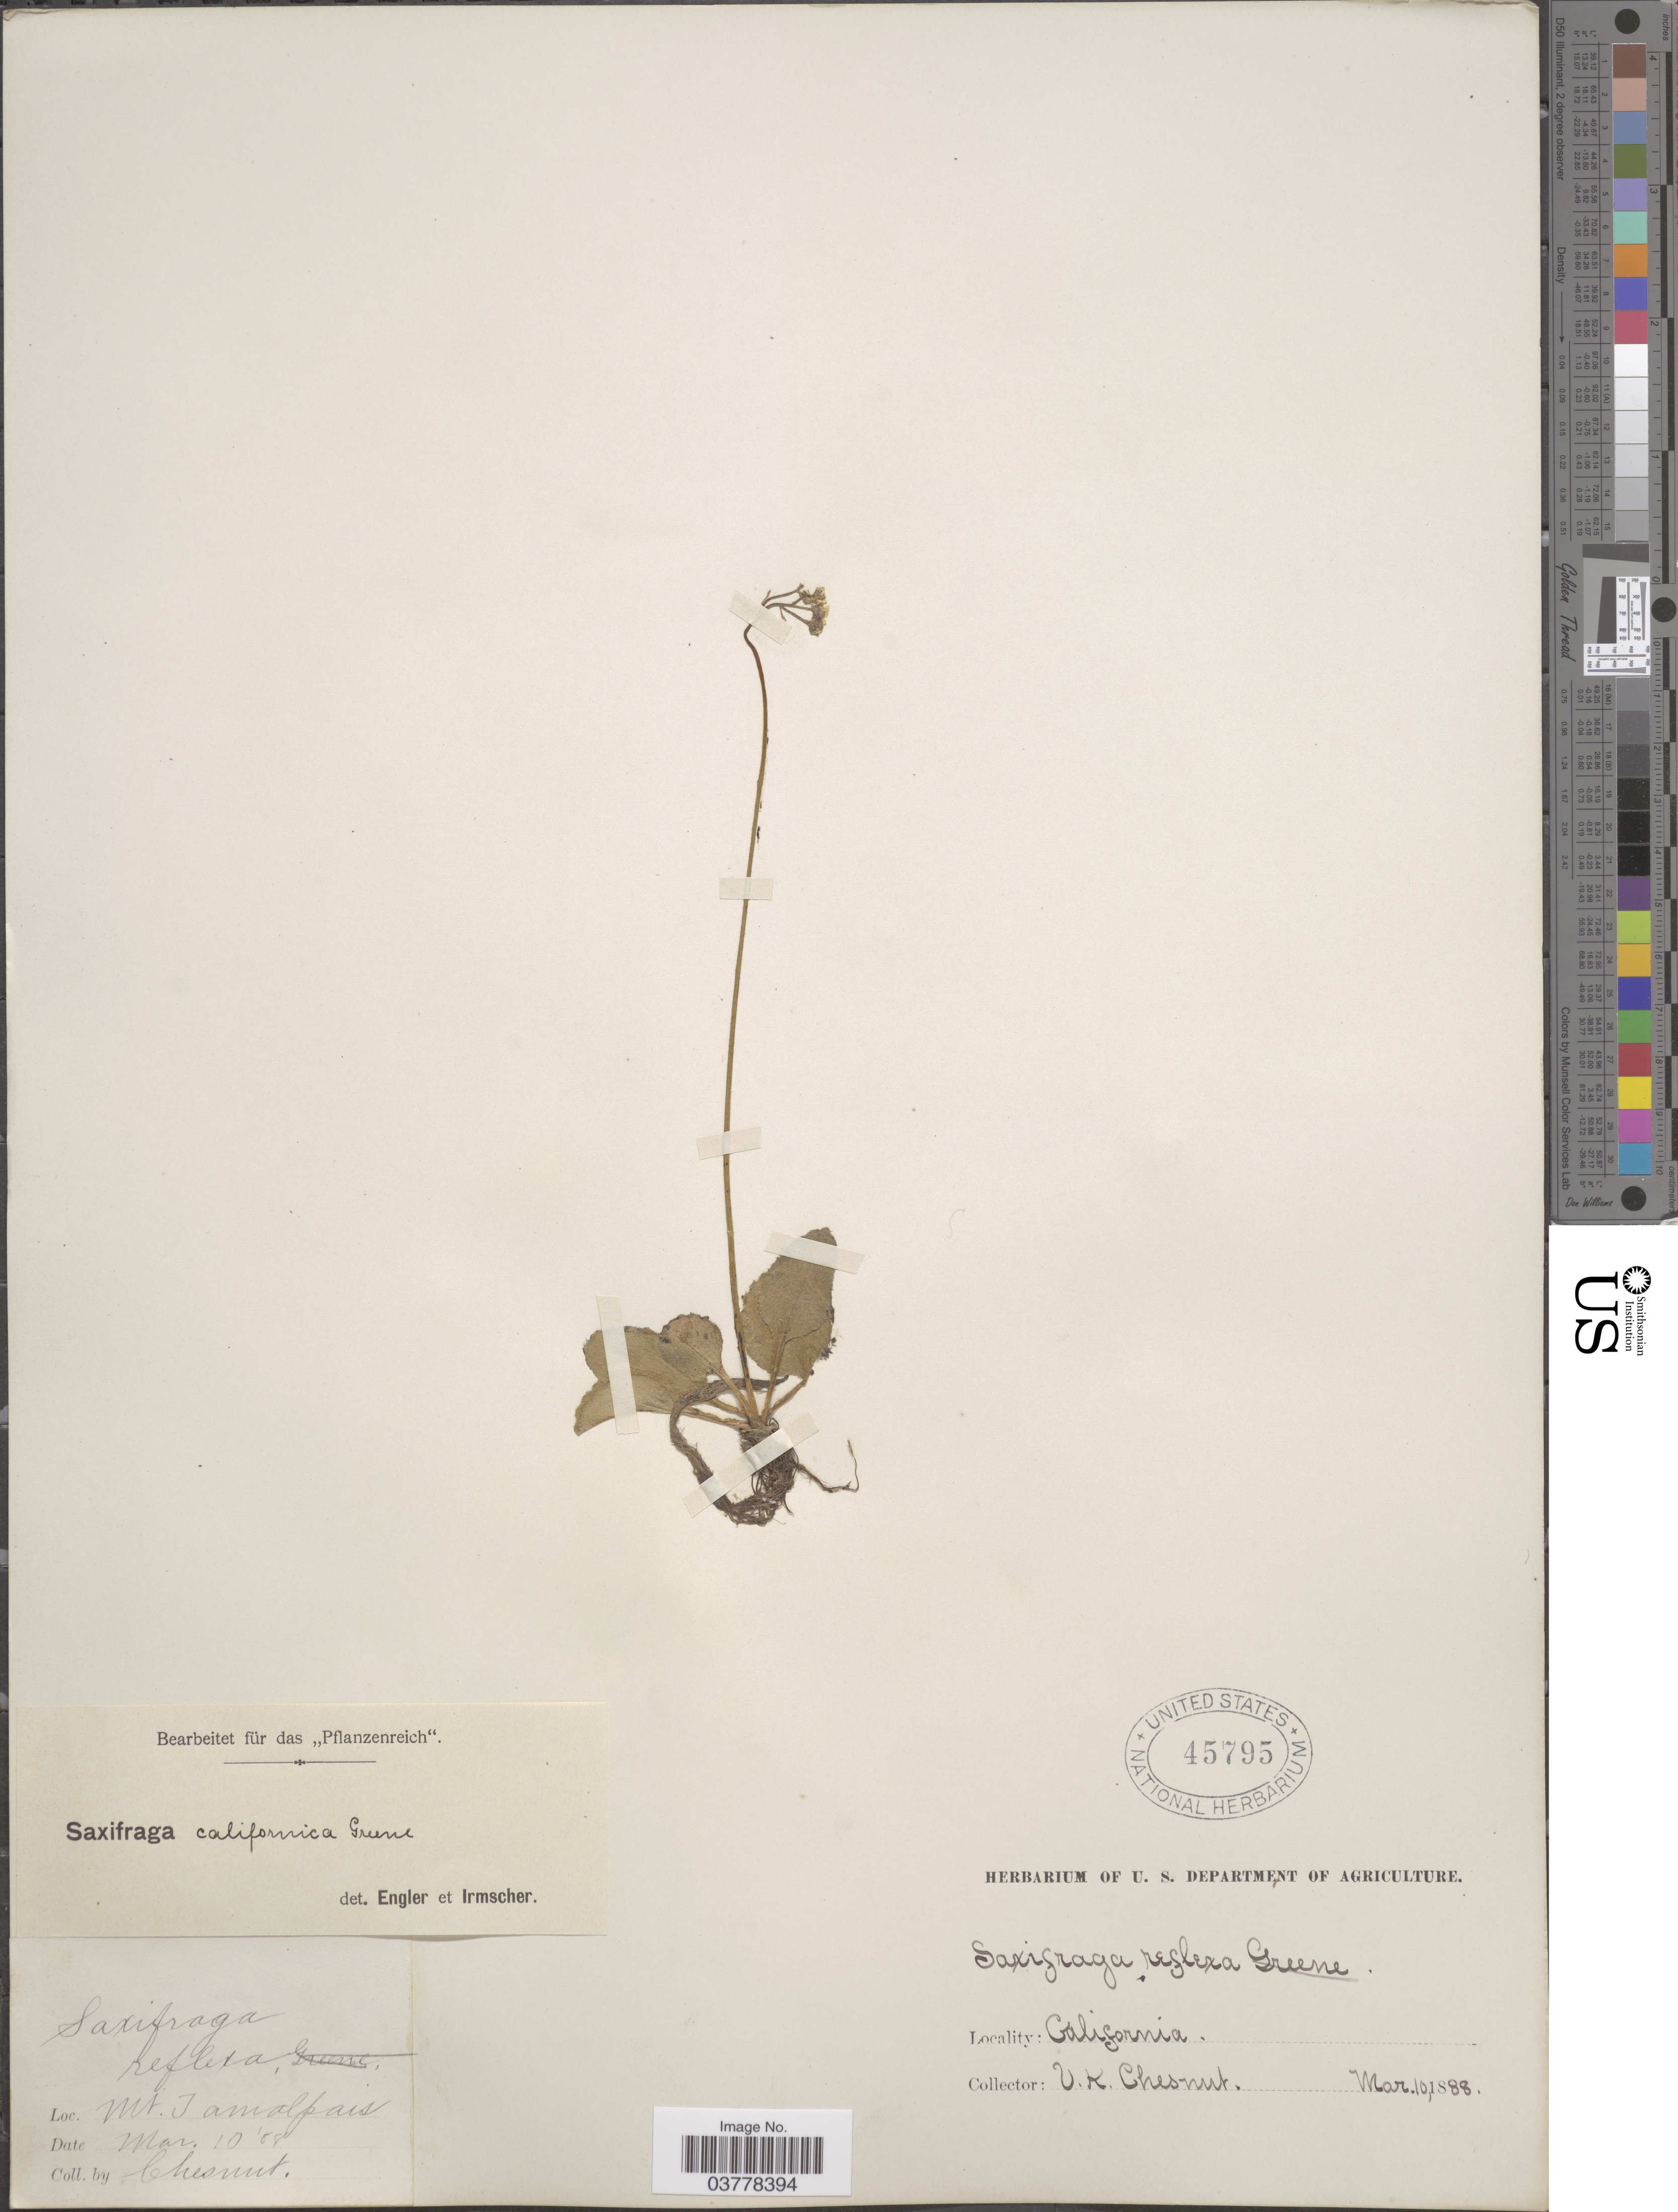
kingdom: Plantae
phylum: Tracheophyta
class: Magnoliopsida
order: Saxifragales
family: Saxifragaceae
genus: Micranthes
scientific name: Micranthes californica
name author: (Greene) Small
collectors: V. Chesnut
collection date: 1888-03-10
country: United States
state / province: California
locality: Mt. Tamalpais.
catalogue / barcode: US 45795